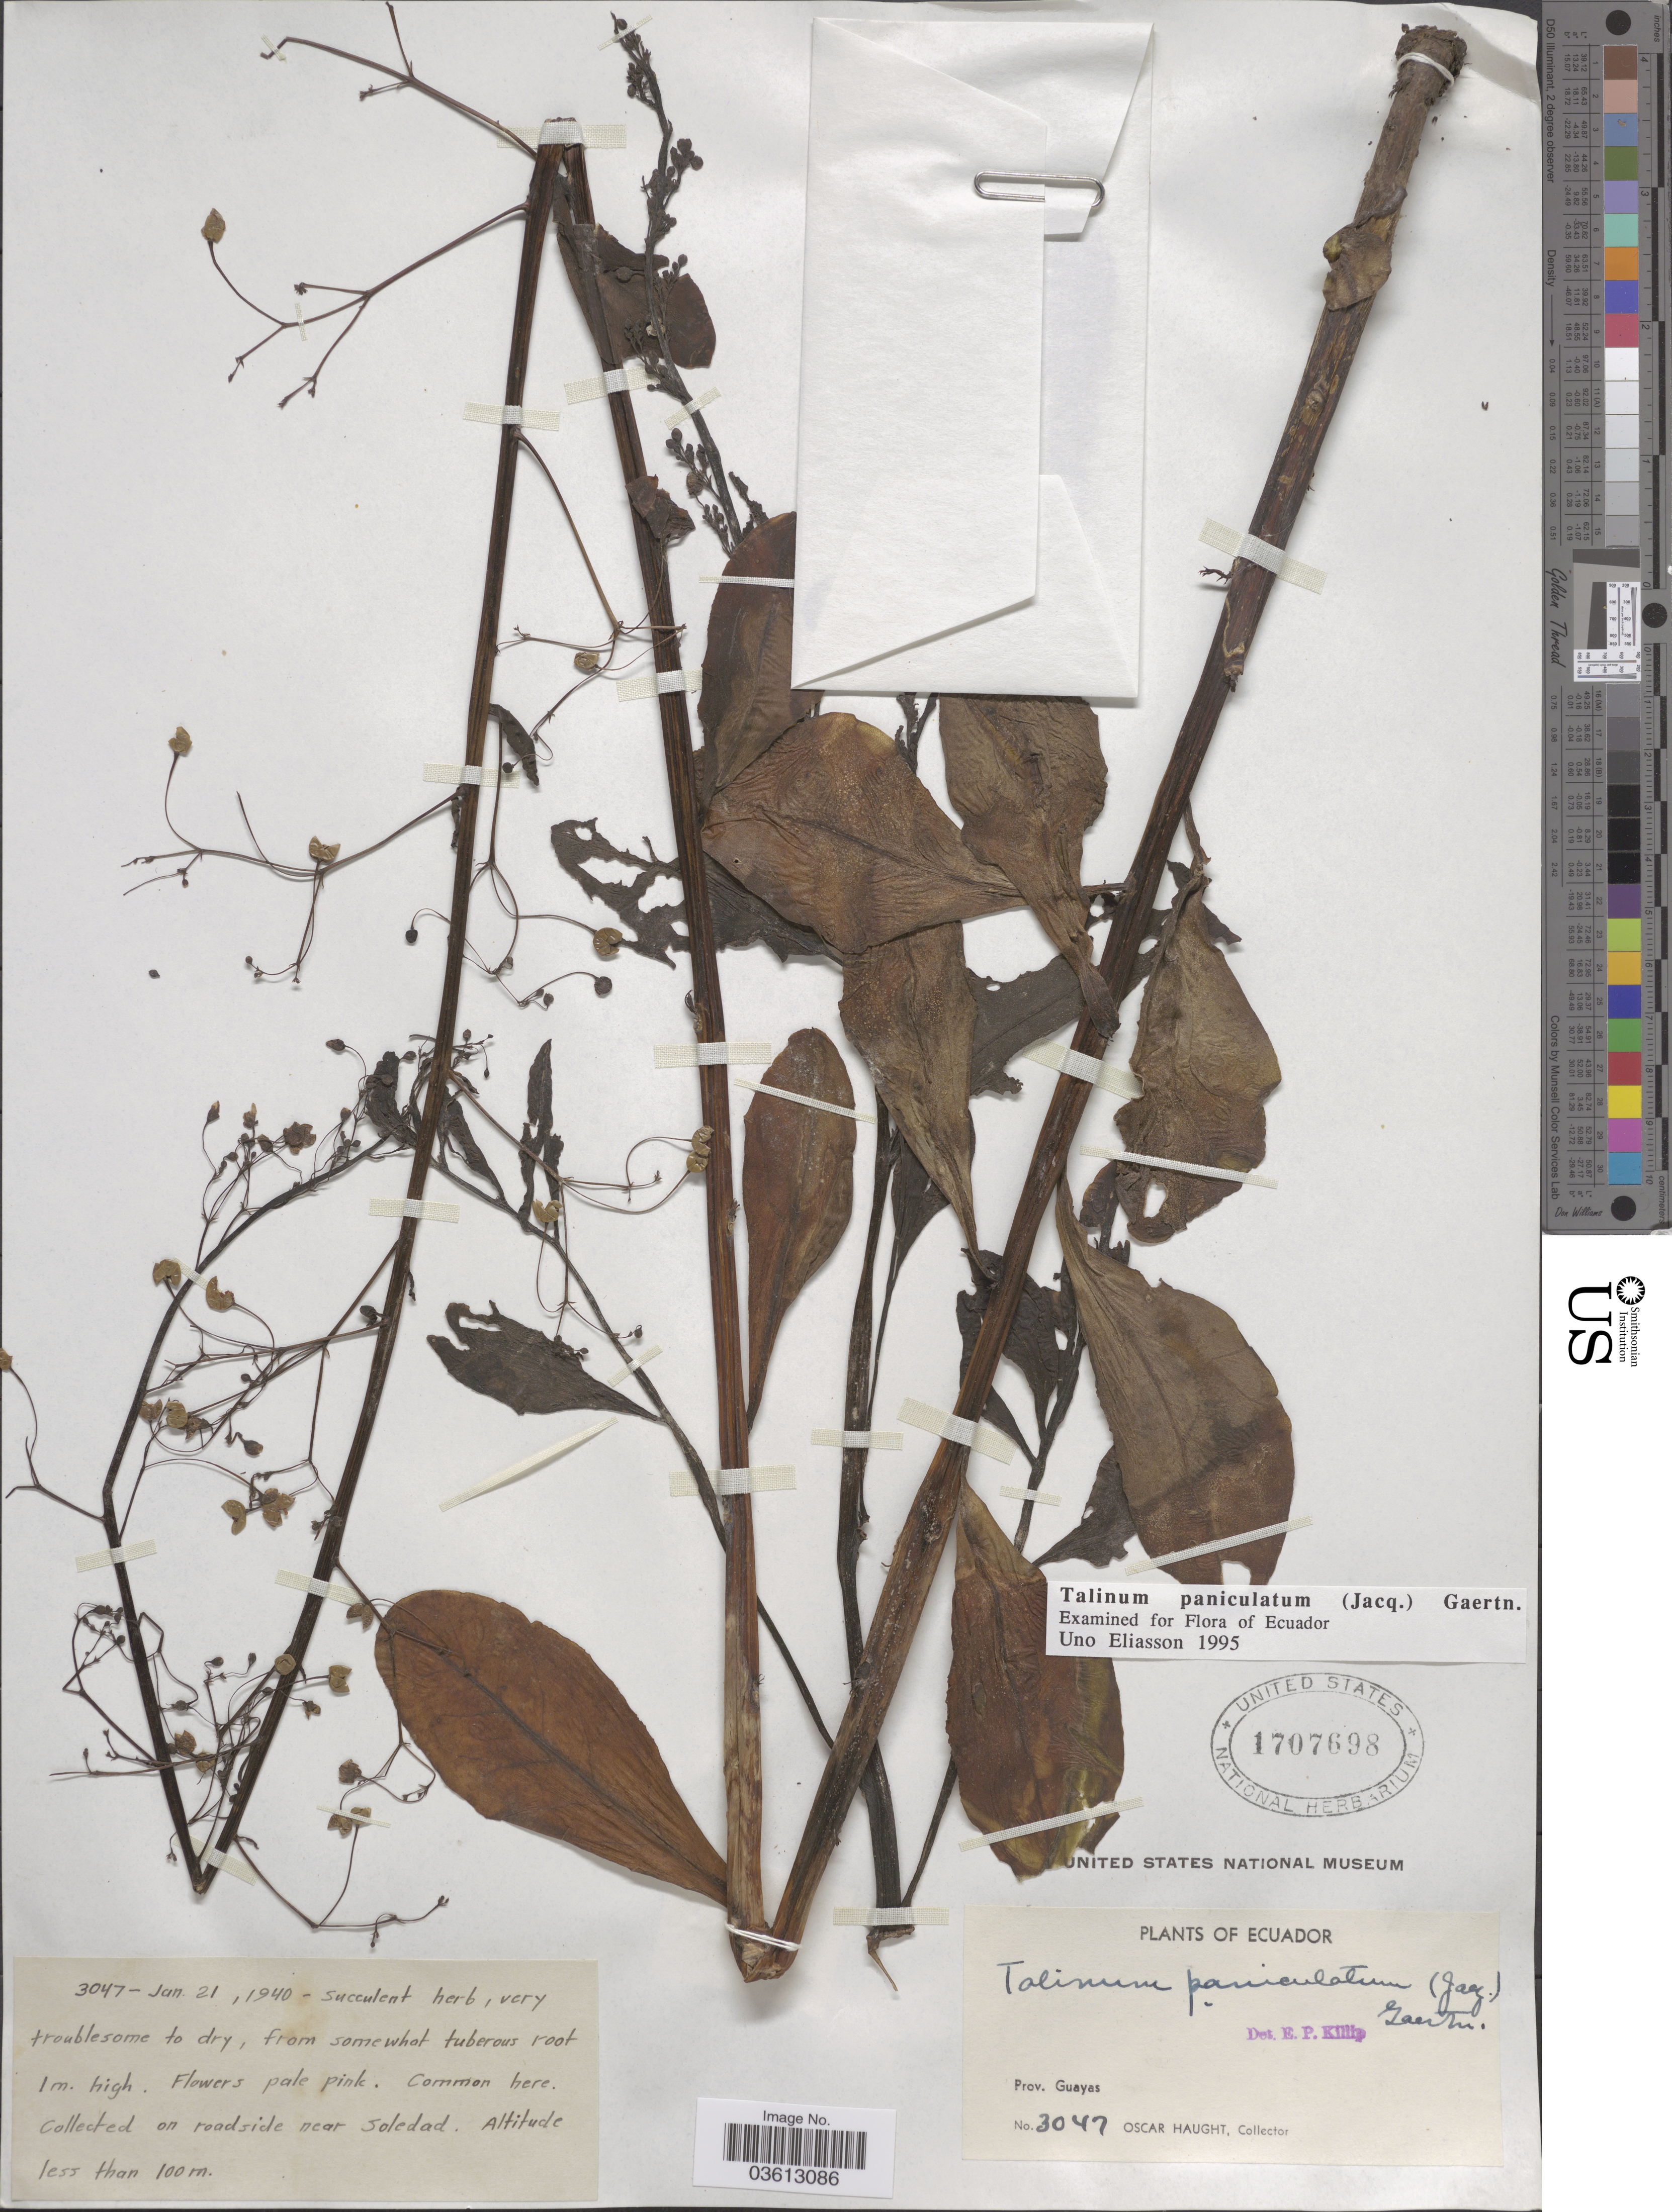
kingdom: Plantae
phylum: Tracheophyta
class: Magnoliopsida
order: Caryophyllales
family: Talinaceae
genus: Talinum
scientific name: Talinum paniculatum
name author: (Jacq.) Gaertn.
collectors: O. Haught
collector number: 3047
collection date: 1940-01-21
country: Ecuador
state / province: Guayas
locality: Roadside near Soledad.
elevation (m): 100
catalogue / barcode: US 1707698